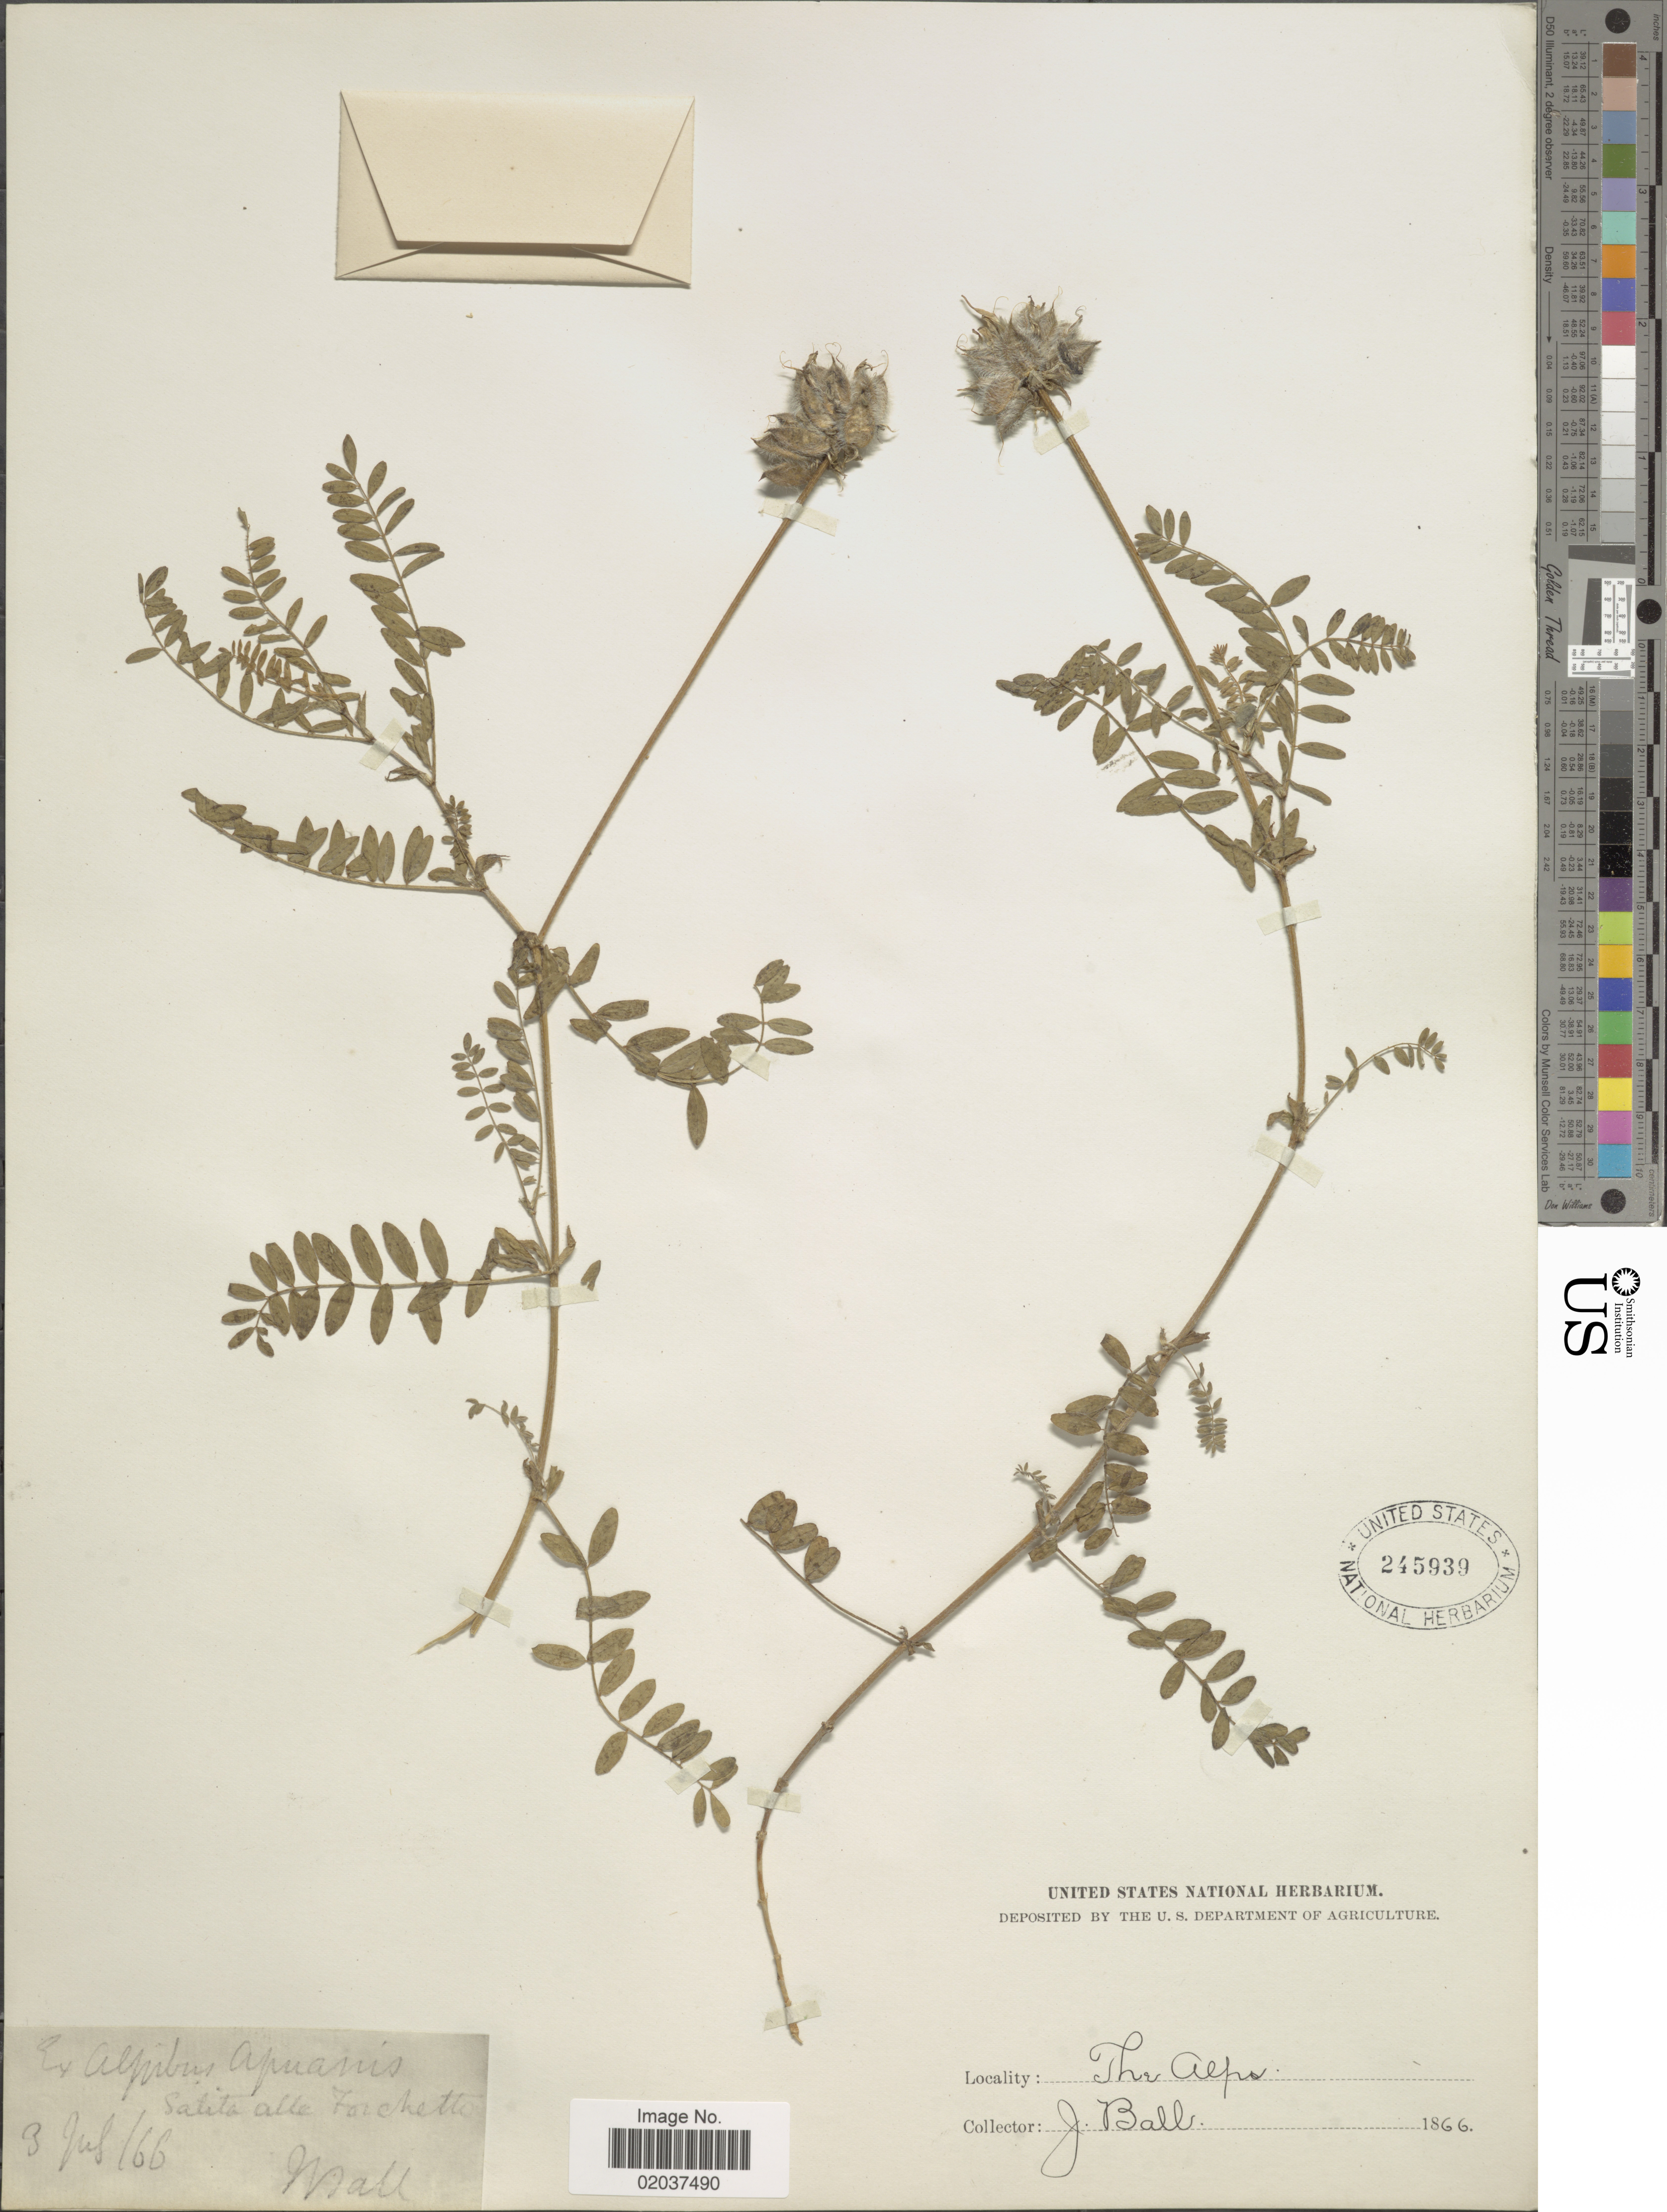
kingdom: Plantae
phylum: Tracheophyta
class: Magnoliopsida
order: Fabales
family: Fabaceae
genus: Astragalus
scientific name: Astragalus sp.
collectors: J. Ball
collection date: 1866-07-03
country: Italy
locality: Salita alla Forchetti, Alpibus Apuanis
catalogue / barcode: US 245939